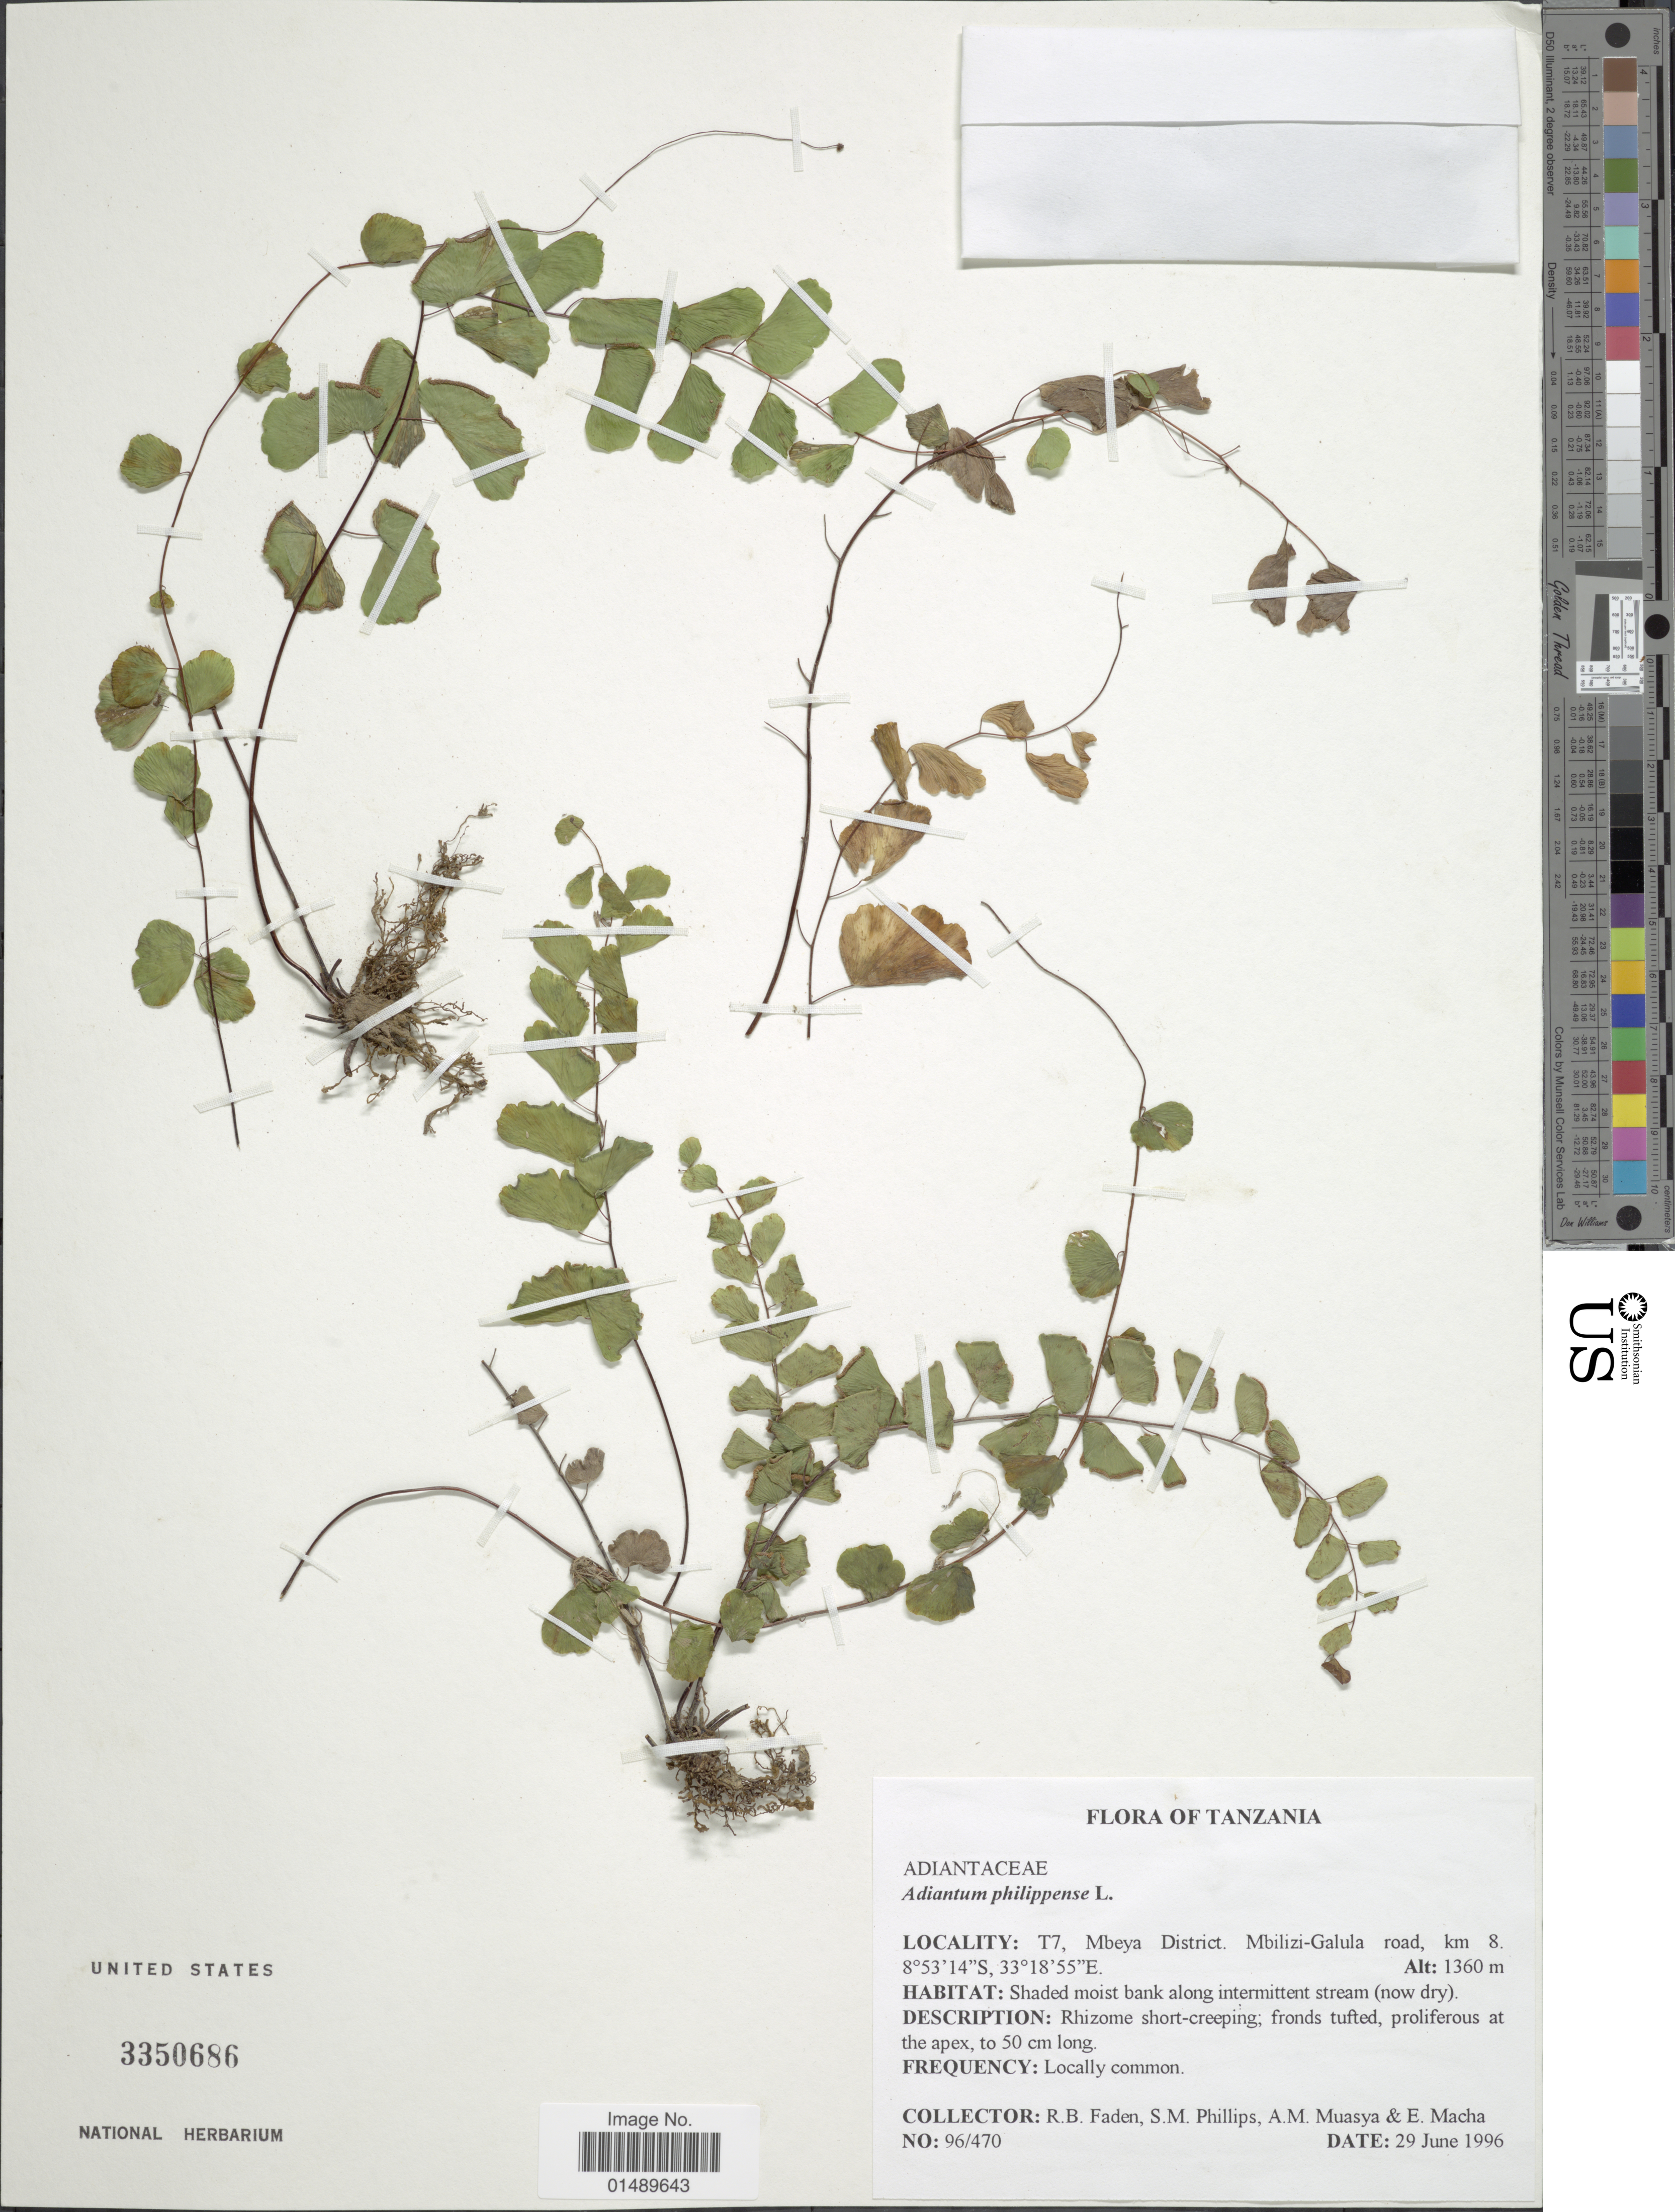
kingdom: Plantae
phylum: Tracheophyta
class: Polypodiopsida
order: Polypodiales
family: Pteridaceae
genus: Adiantum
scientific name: Adiantum philippense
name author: L.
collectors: R. B. Faden, S. M. Phillips, A. Muasya & E. Macha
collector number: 96/470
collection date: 1996-06-29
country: Tanzania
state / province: Mbeya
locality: Tanzania, T7, Mbeya District, Mbilizi-Galula road, km 8.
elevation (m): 1360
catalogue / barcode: US 3350686